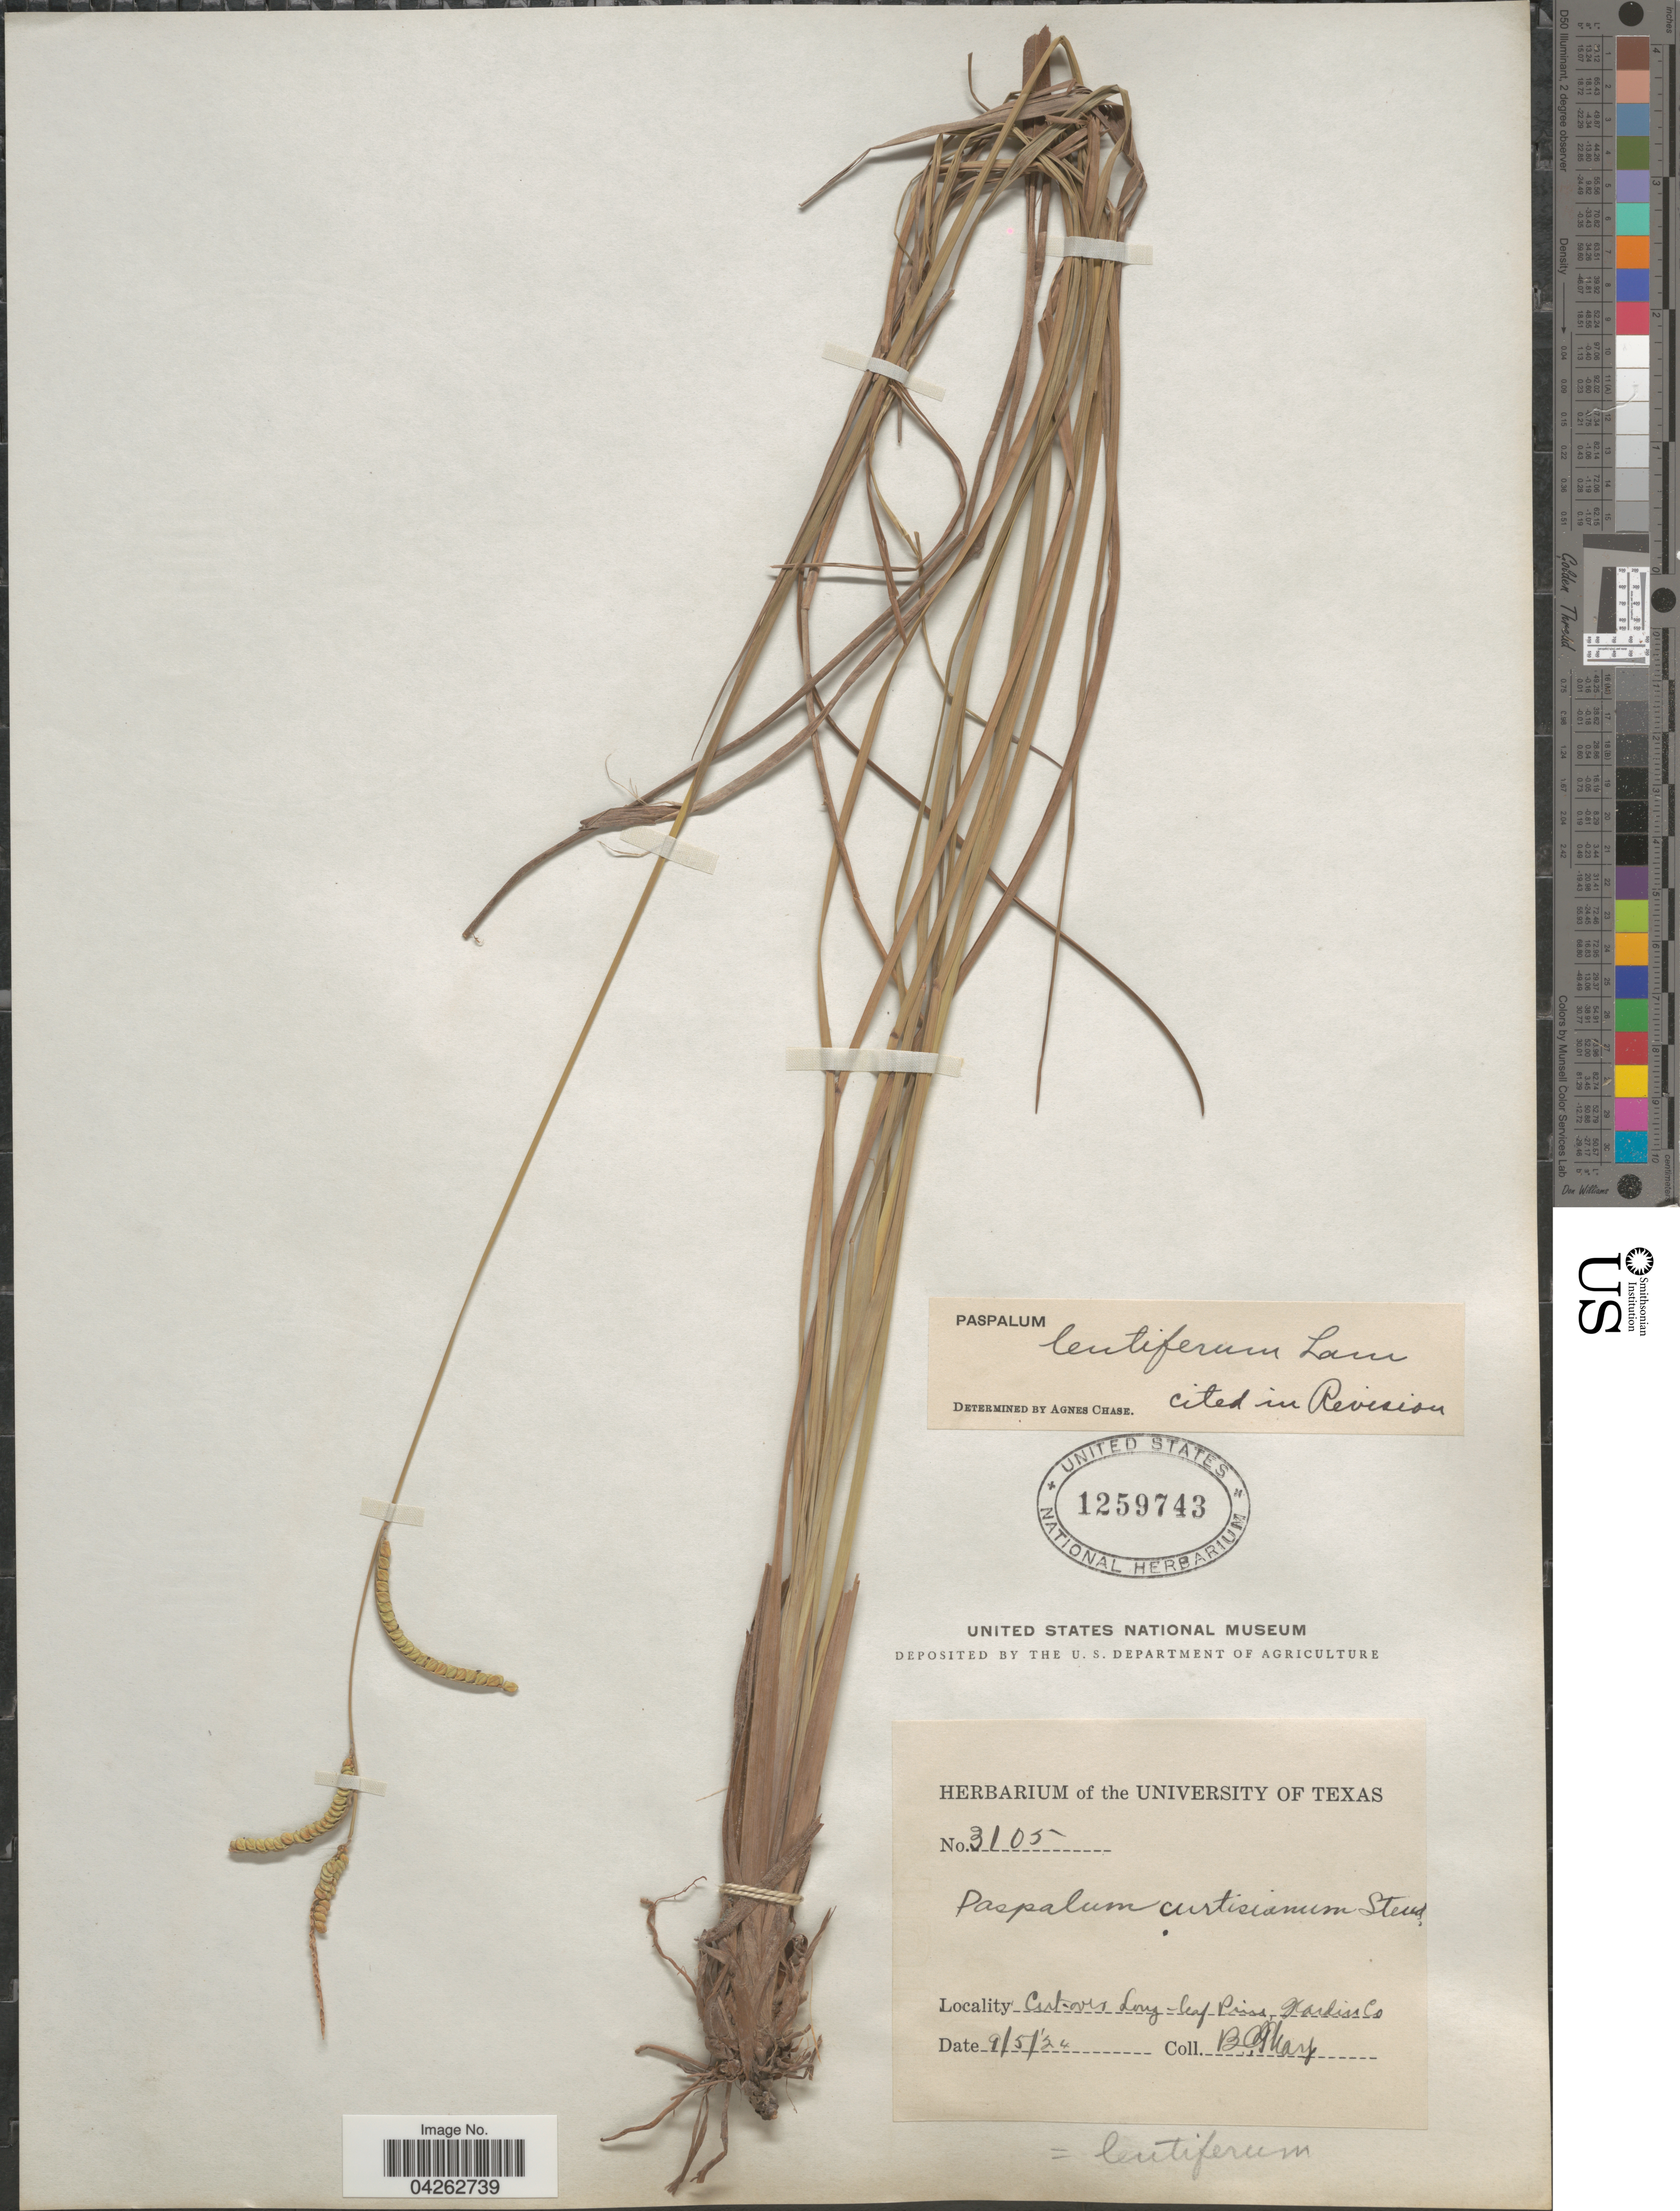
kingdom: Plantae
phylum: Tracheophyta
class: Liliopsida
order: Poales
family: Poaceae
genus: Paspalum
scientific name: Paspalum lentiferum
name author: Lam.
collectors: B. C. Tharp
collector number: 3105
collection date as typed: Transcribed d/m/y: 5/9/24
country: United States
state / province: Texas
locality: Cut-over Long-leaf Pine, Hardin Co.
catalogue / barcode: US 1259743